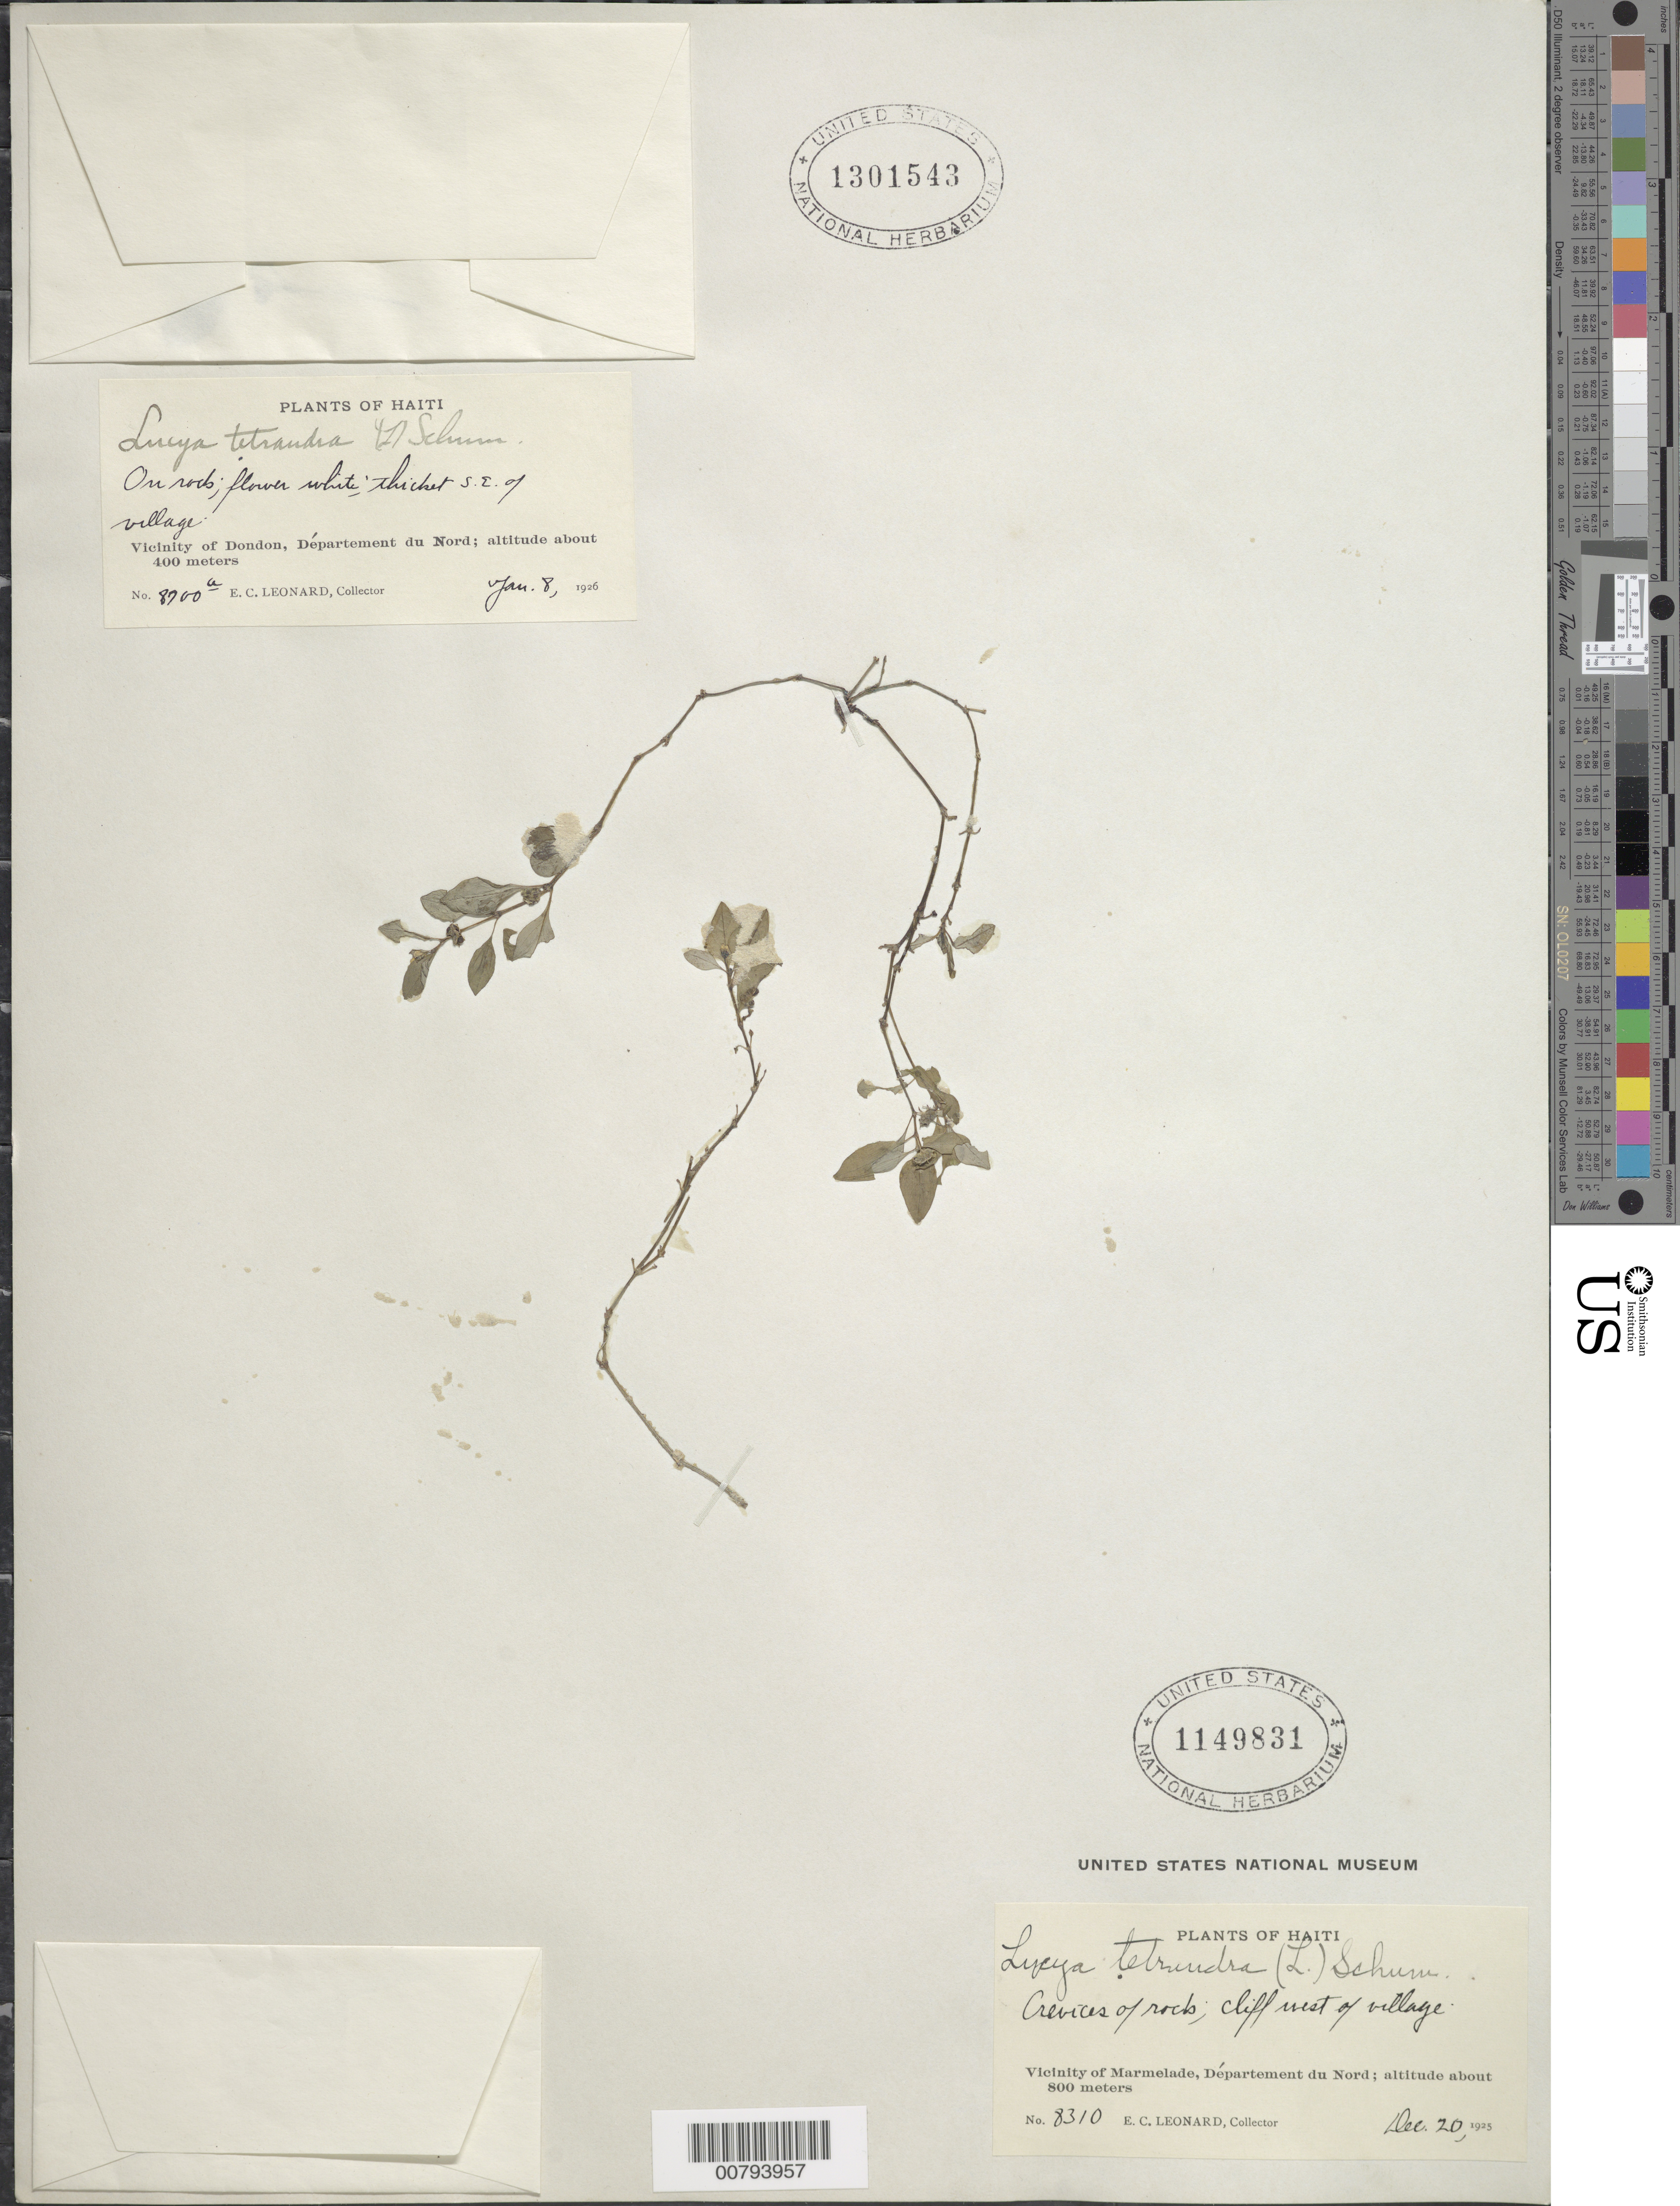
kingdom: Plantae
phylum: Tracheophyta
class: Magnoliopsida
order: Gentianales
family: Rubiaceae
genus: Lucya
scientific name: Lucya tetrandra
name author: (L.) K. Schum.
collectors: E. C. Leonard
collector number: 8310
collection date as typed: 20 Dec 1925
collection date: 1925-12-20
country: Haiti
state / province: Nord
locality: Vicinity of Marmelade. Cliff west of village.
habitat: Crevices of rocks on cliff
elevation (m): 800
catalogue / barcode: US 1149831